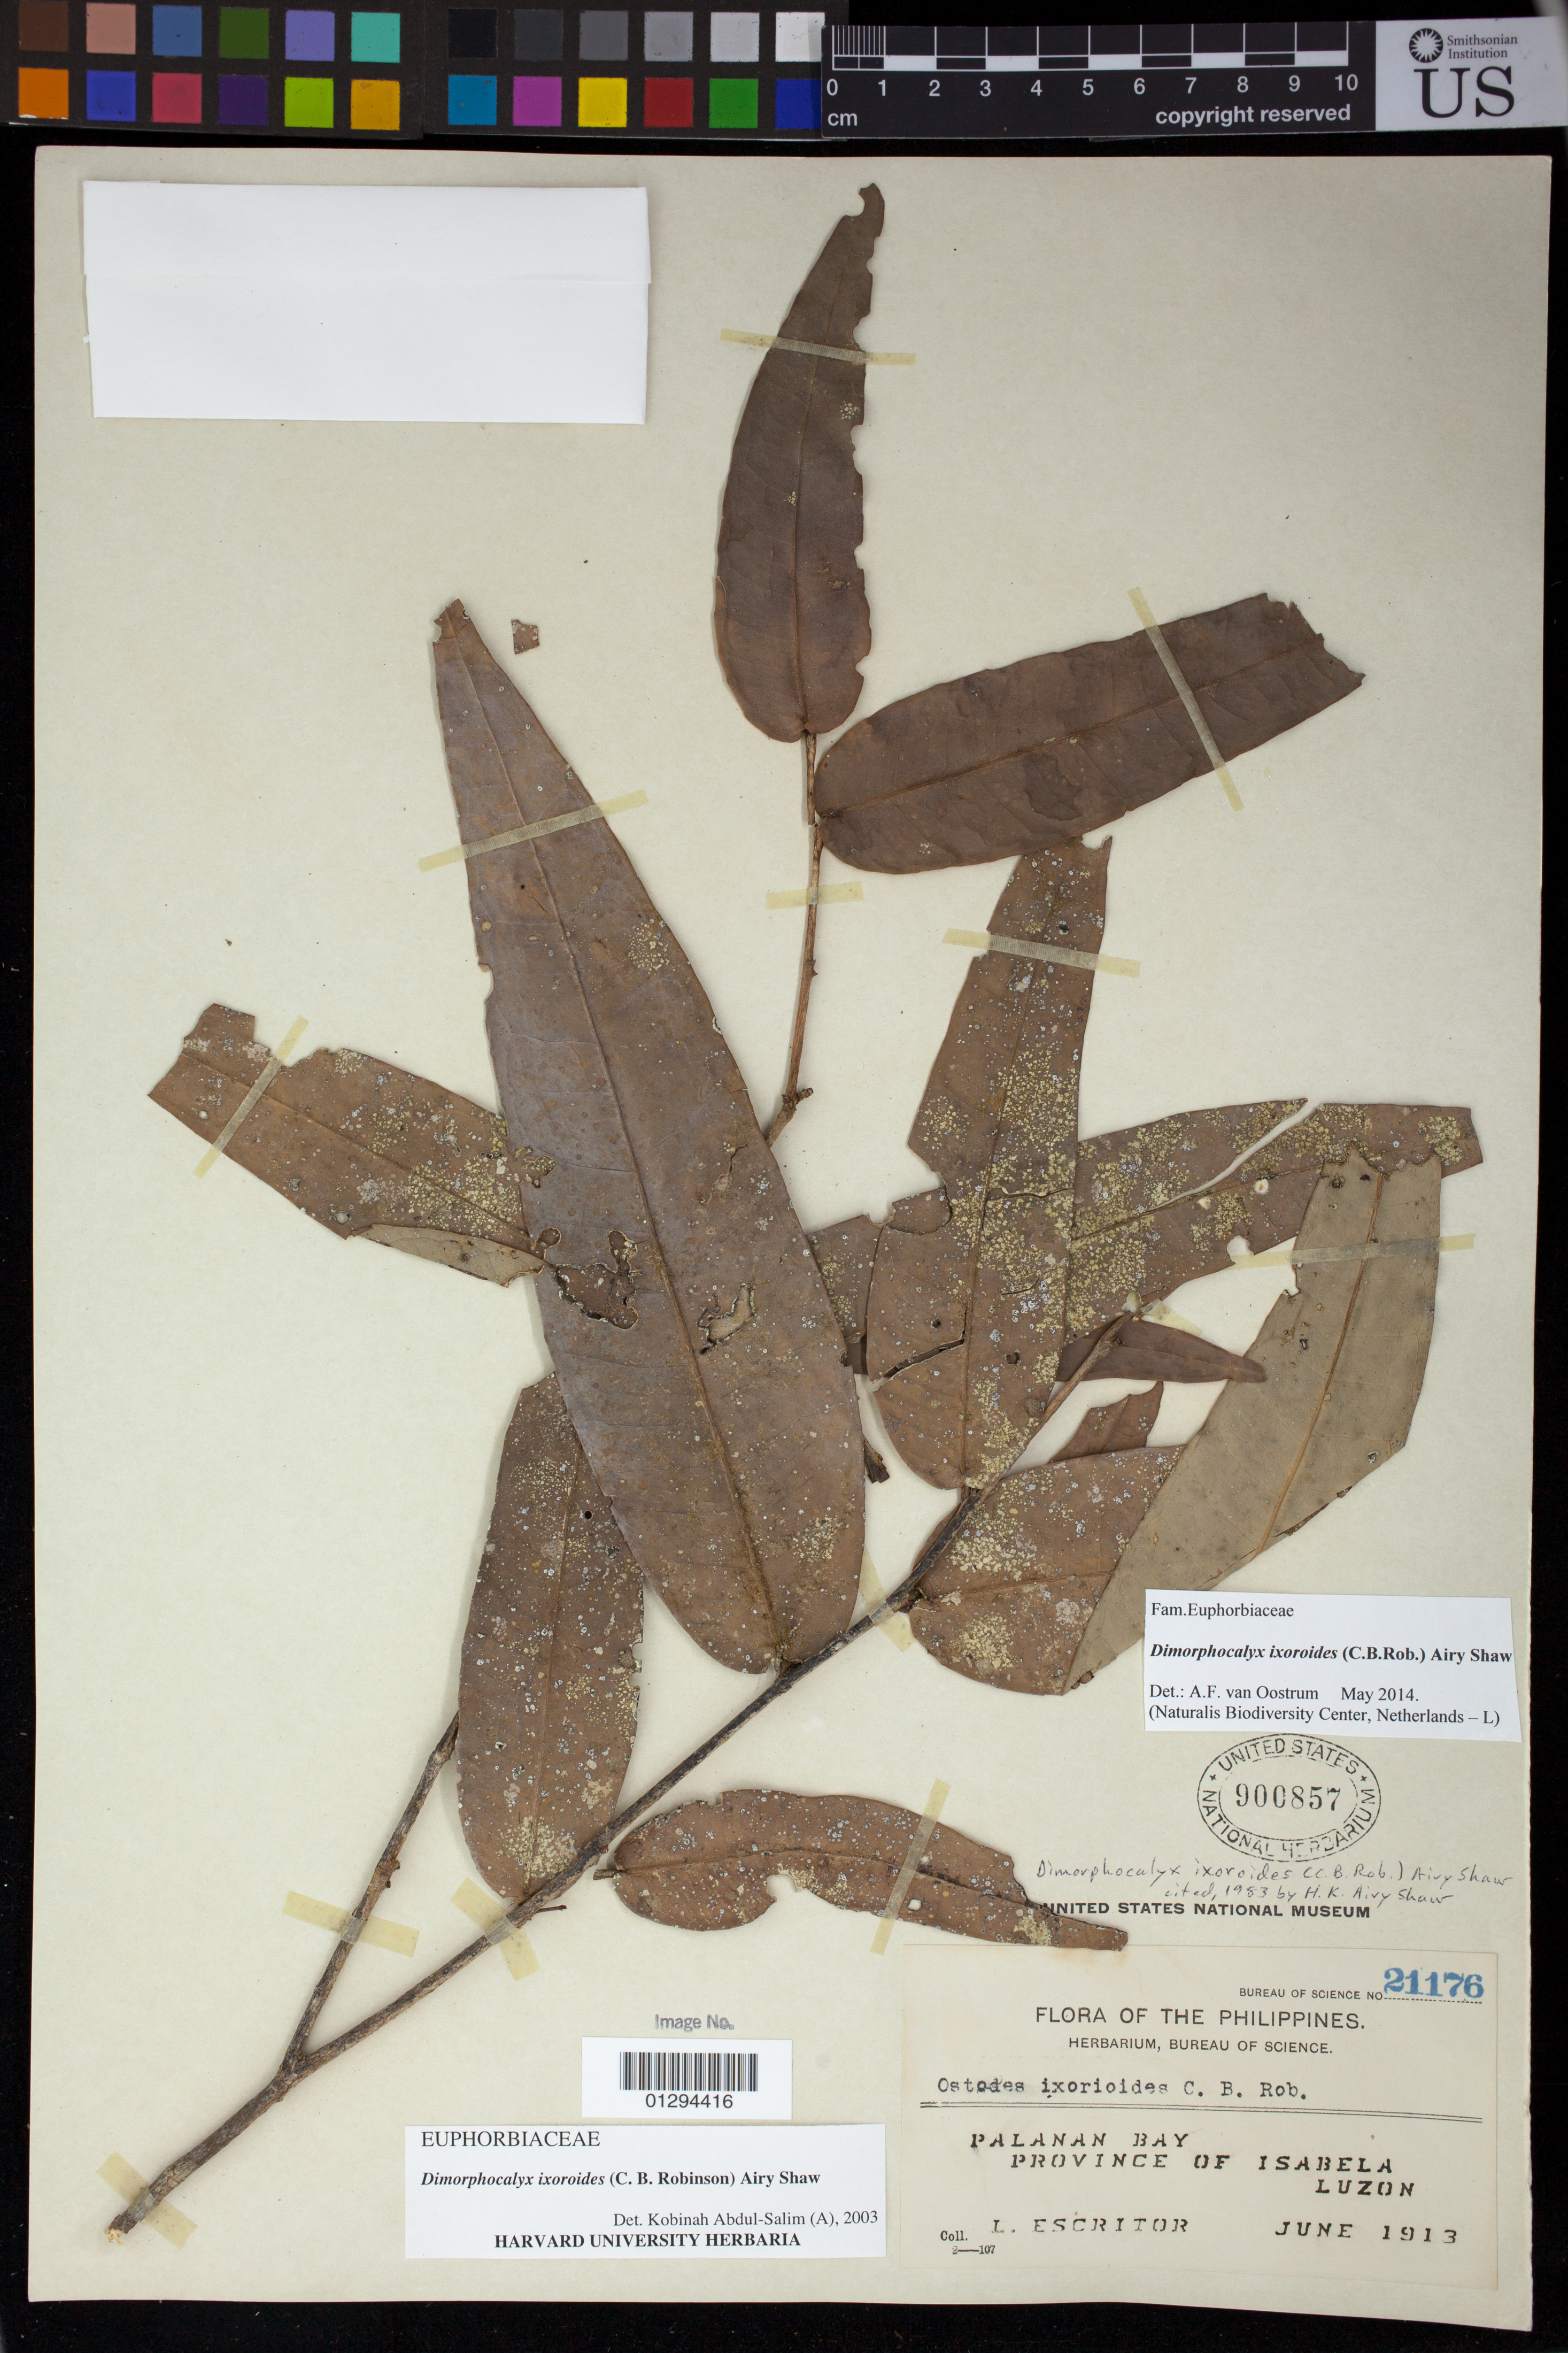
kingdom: Plantae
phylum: Tracheophyta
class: Magnoliopsida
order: Malpighiales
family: Euphorbiaceae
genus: Dimorphocalyx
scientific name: Dimorphocalyx ixoroides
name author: (C.B. Rob.) Airy Shaw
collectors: L. Escritor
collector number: Bu. Sci. 21176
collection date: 1913-06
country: Philippines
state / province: Cagayan Valley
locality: Palanan Bay, Province of Isabela, Luzon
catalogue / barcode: US 900857